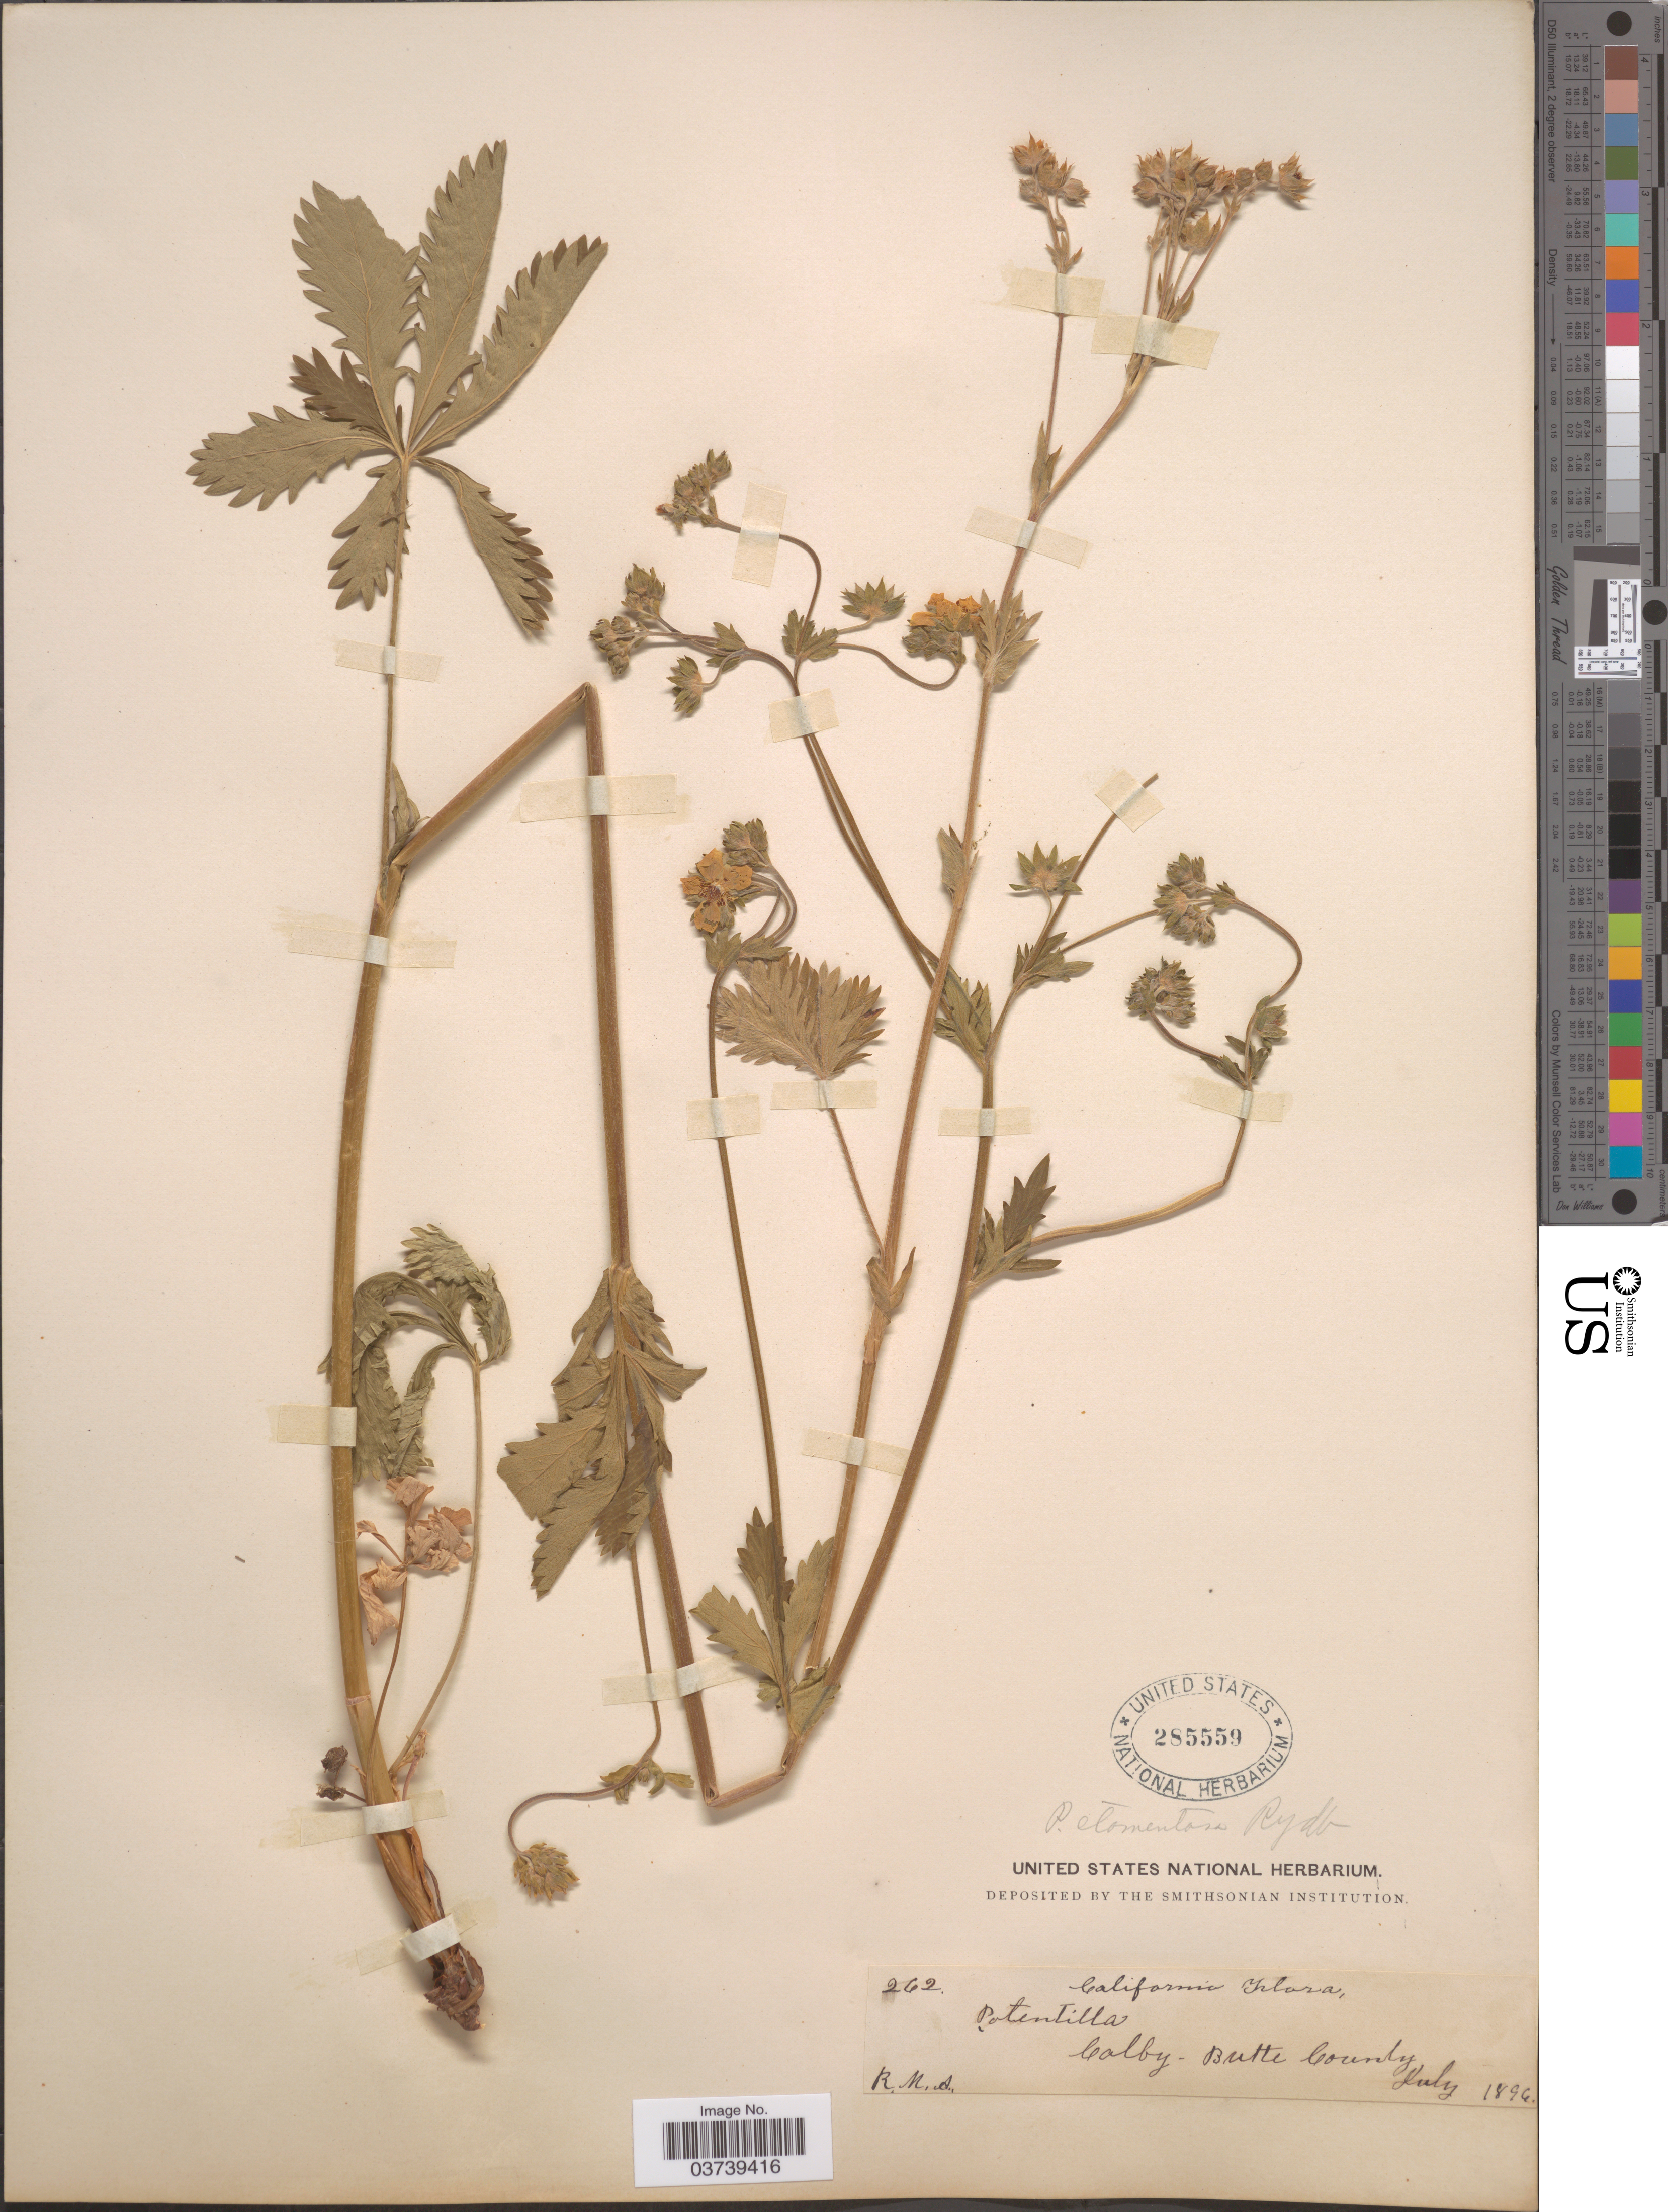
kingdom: Plantae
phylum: Tracheophyta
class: Magnoliopsida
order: Rosales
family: Rosaceae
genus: Potentilla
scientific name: Potentilla gracilis var. fastigiata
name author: (Nutt.) S. Watson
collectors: R. M. A.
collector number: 262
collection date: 1896-07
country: United States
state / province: California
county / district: Butte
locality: Colby- Butte County.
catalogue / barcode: US 285559